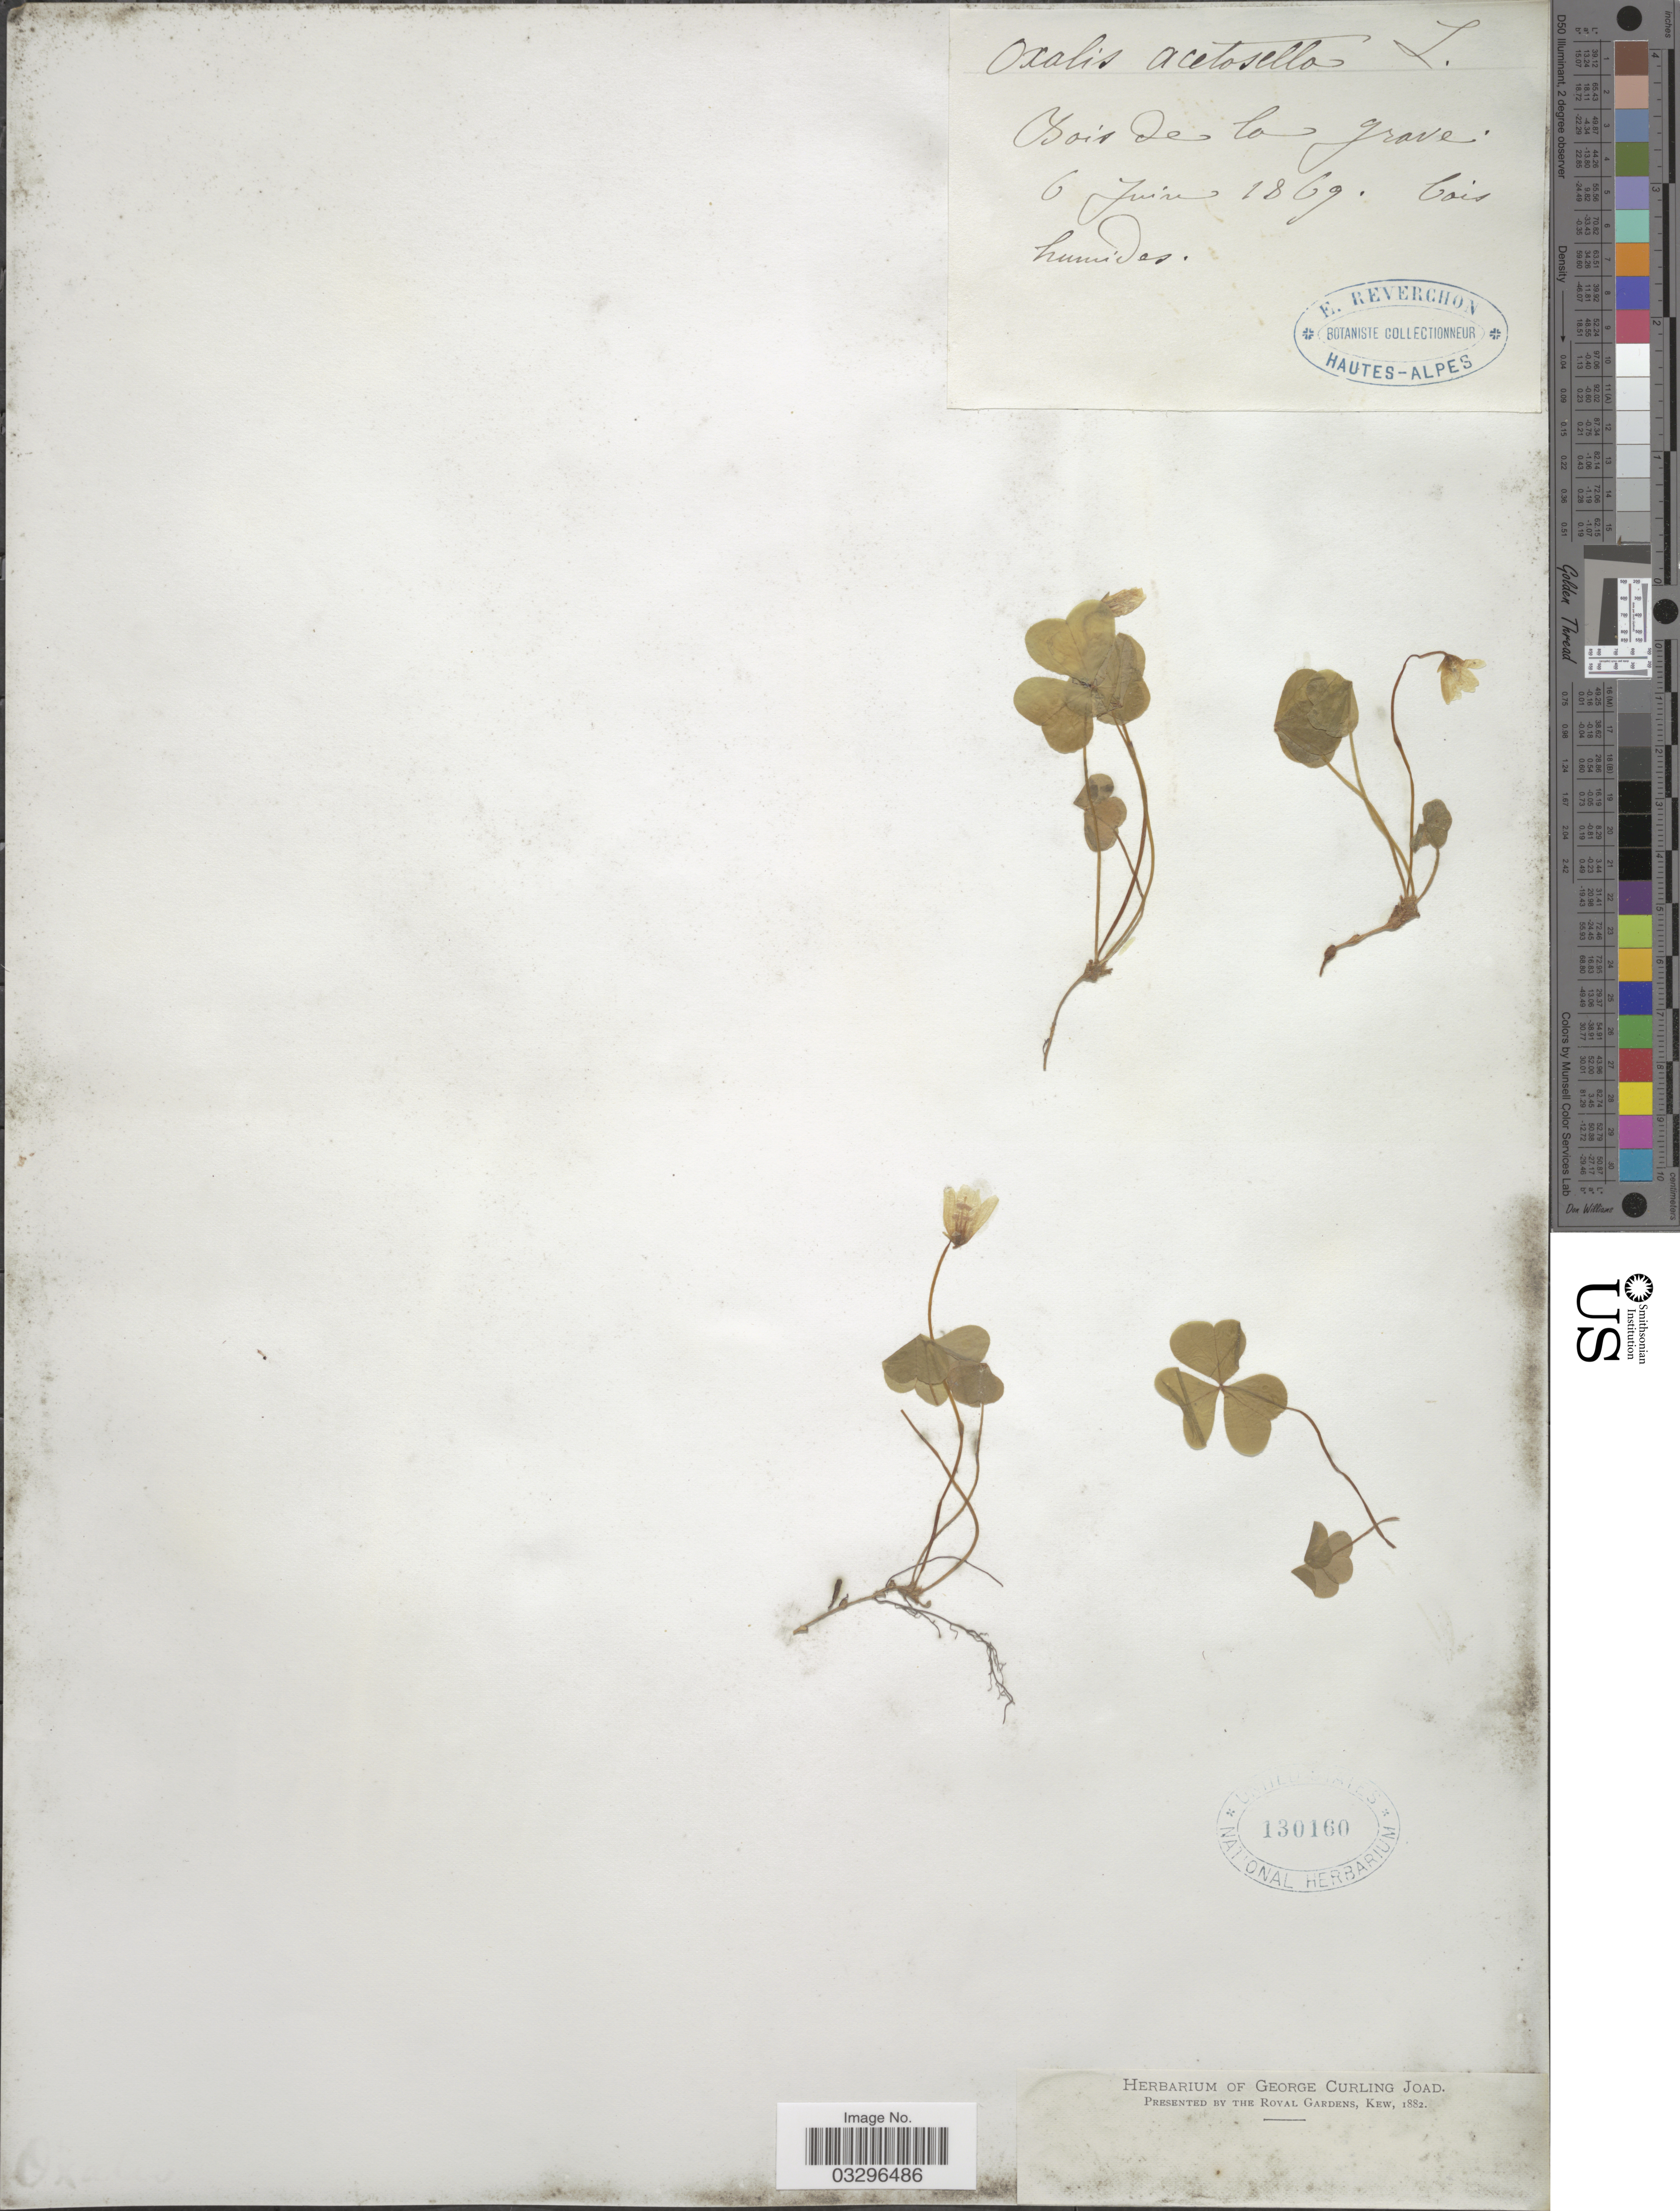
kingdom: Plantae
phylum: Tracheophyta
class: Magnoliopsida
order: Oxalidales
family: Oxalidaceae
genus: Oxalis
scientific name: Oxalis acetosella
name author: L.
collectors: E. Reverchon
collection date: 1869-06-06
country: France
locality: Bois de la grave.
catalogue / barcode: US 130160